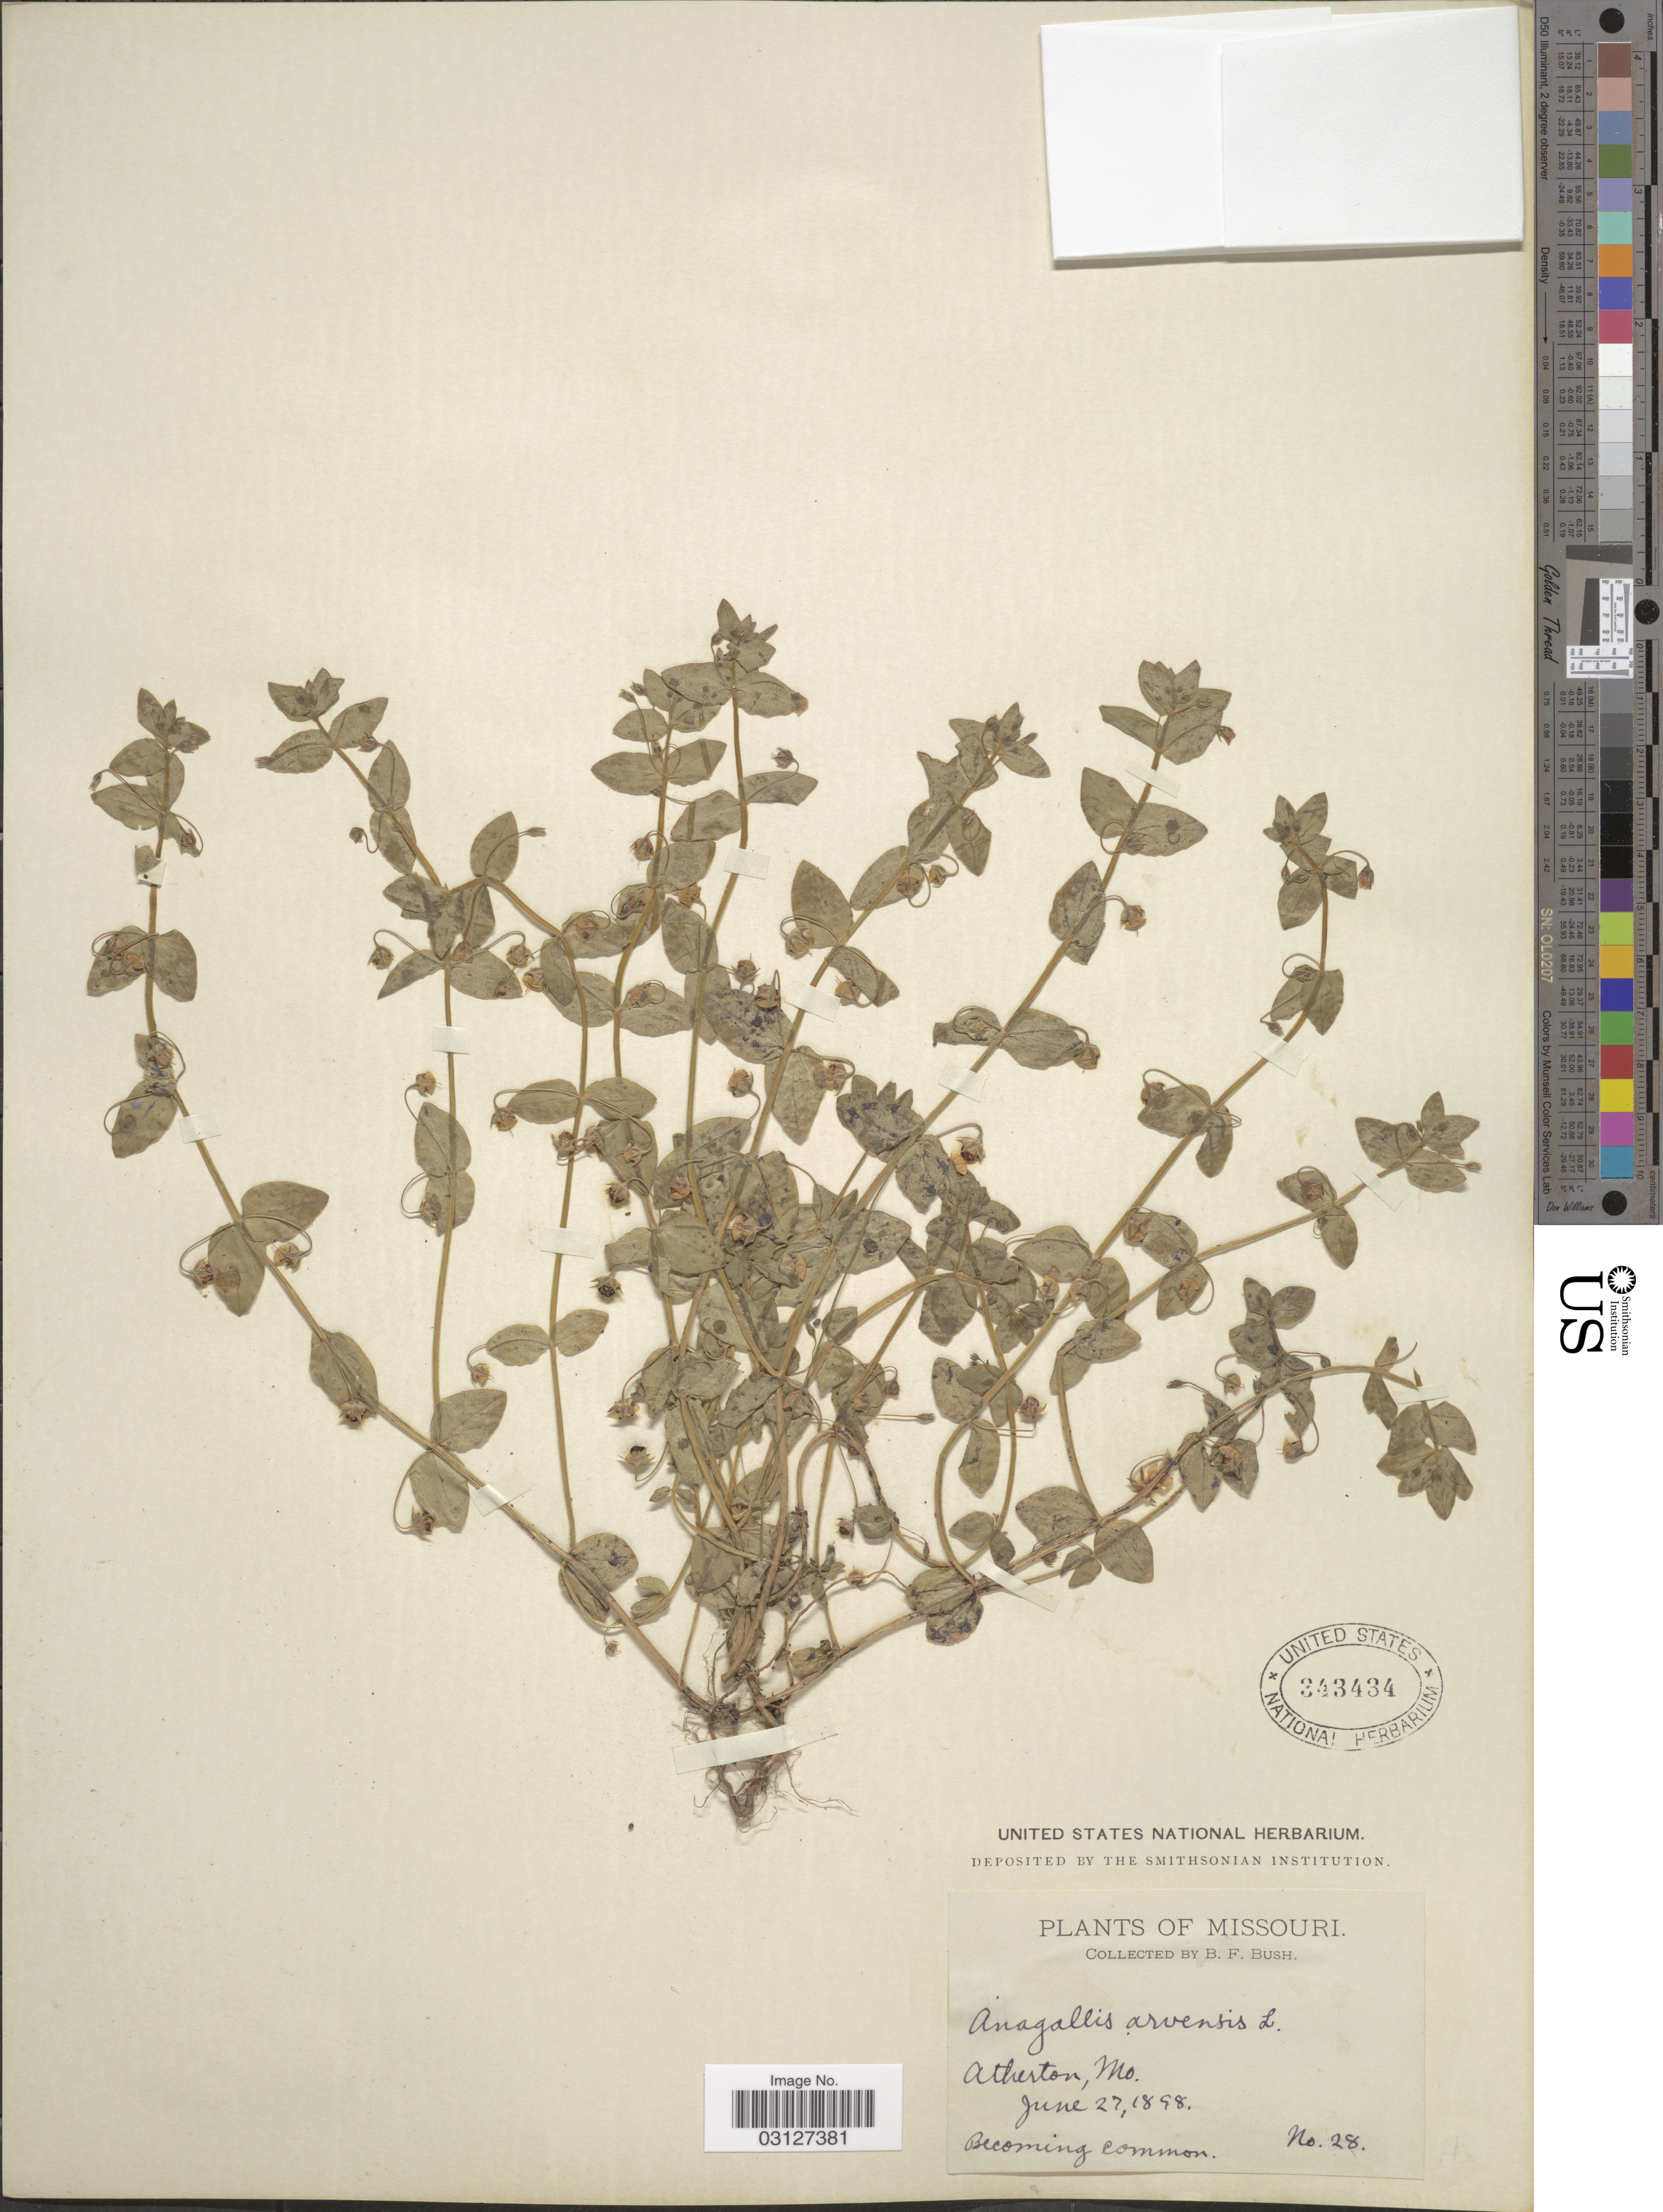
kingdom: Plantae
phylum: Tracheophyta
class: Magnoliopsida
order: Ericales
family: Primulaceae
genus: Anagallis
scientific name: Anagallis arvensis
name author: L.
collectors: B. F. Bush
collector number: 28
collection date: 1898-06-27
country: United States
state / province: Missouri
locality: Atherton.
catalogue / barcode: US 343434